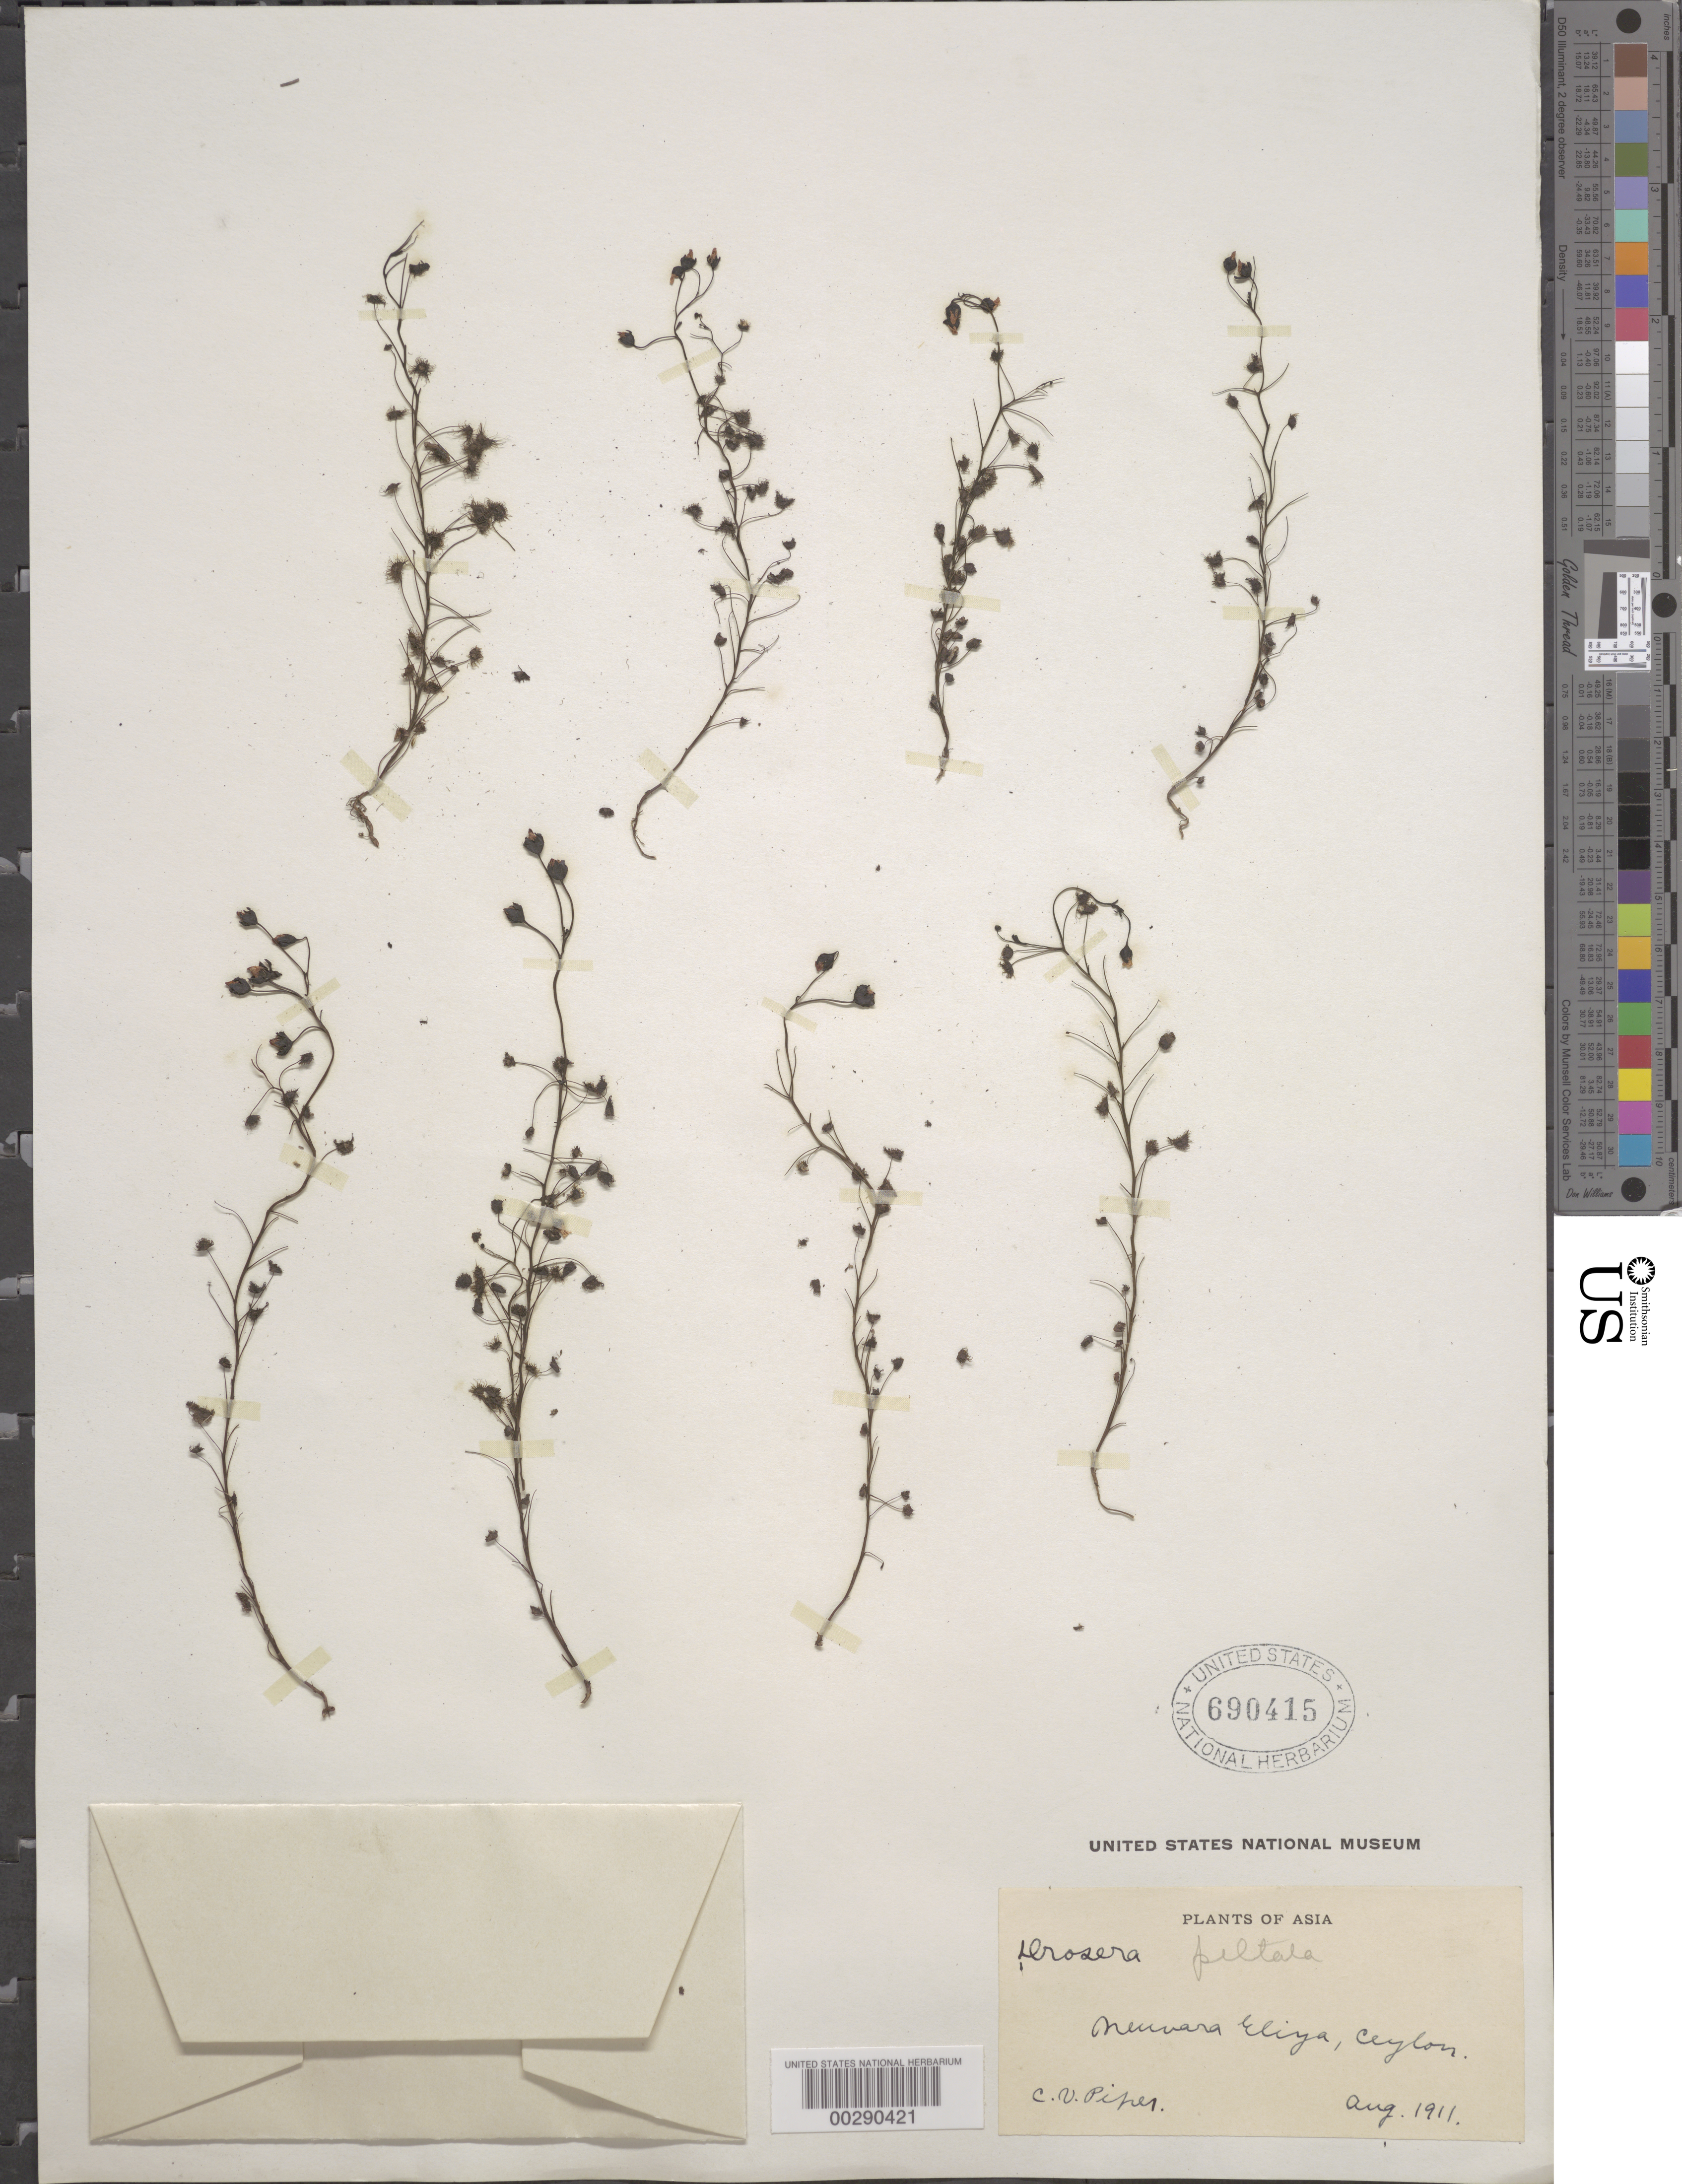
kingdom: Plantae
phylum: Tracheophyta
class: Magnoliopsida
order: Caryophyllales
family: Droseraceae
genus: Drosera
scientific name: Drosera peltata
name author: Sm. ex Willd.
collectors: C. V. Piper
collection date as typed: Aug 1911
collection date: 1911-08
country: Sri Lanka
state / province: Central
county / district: Nuwara Eliya Dist.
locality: Nuwara eliya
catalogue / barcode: US 690415